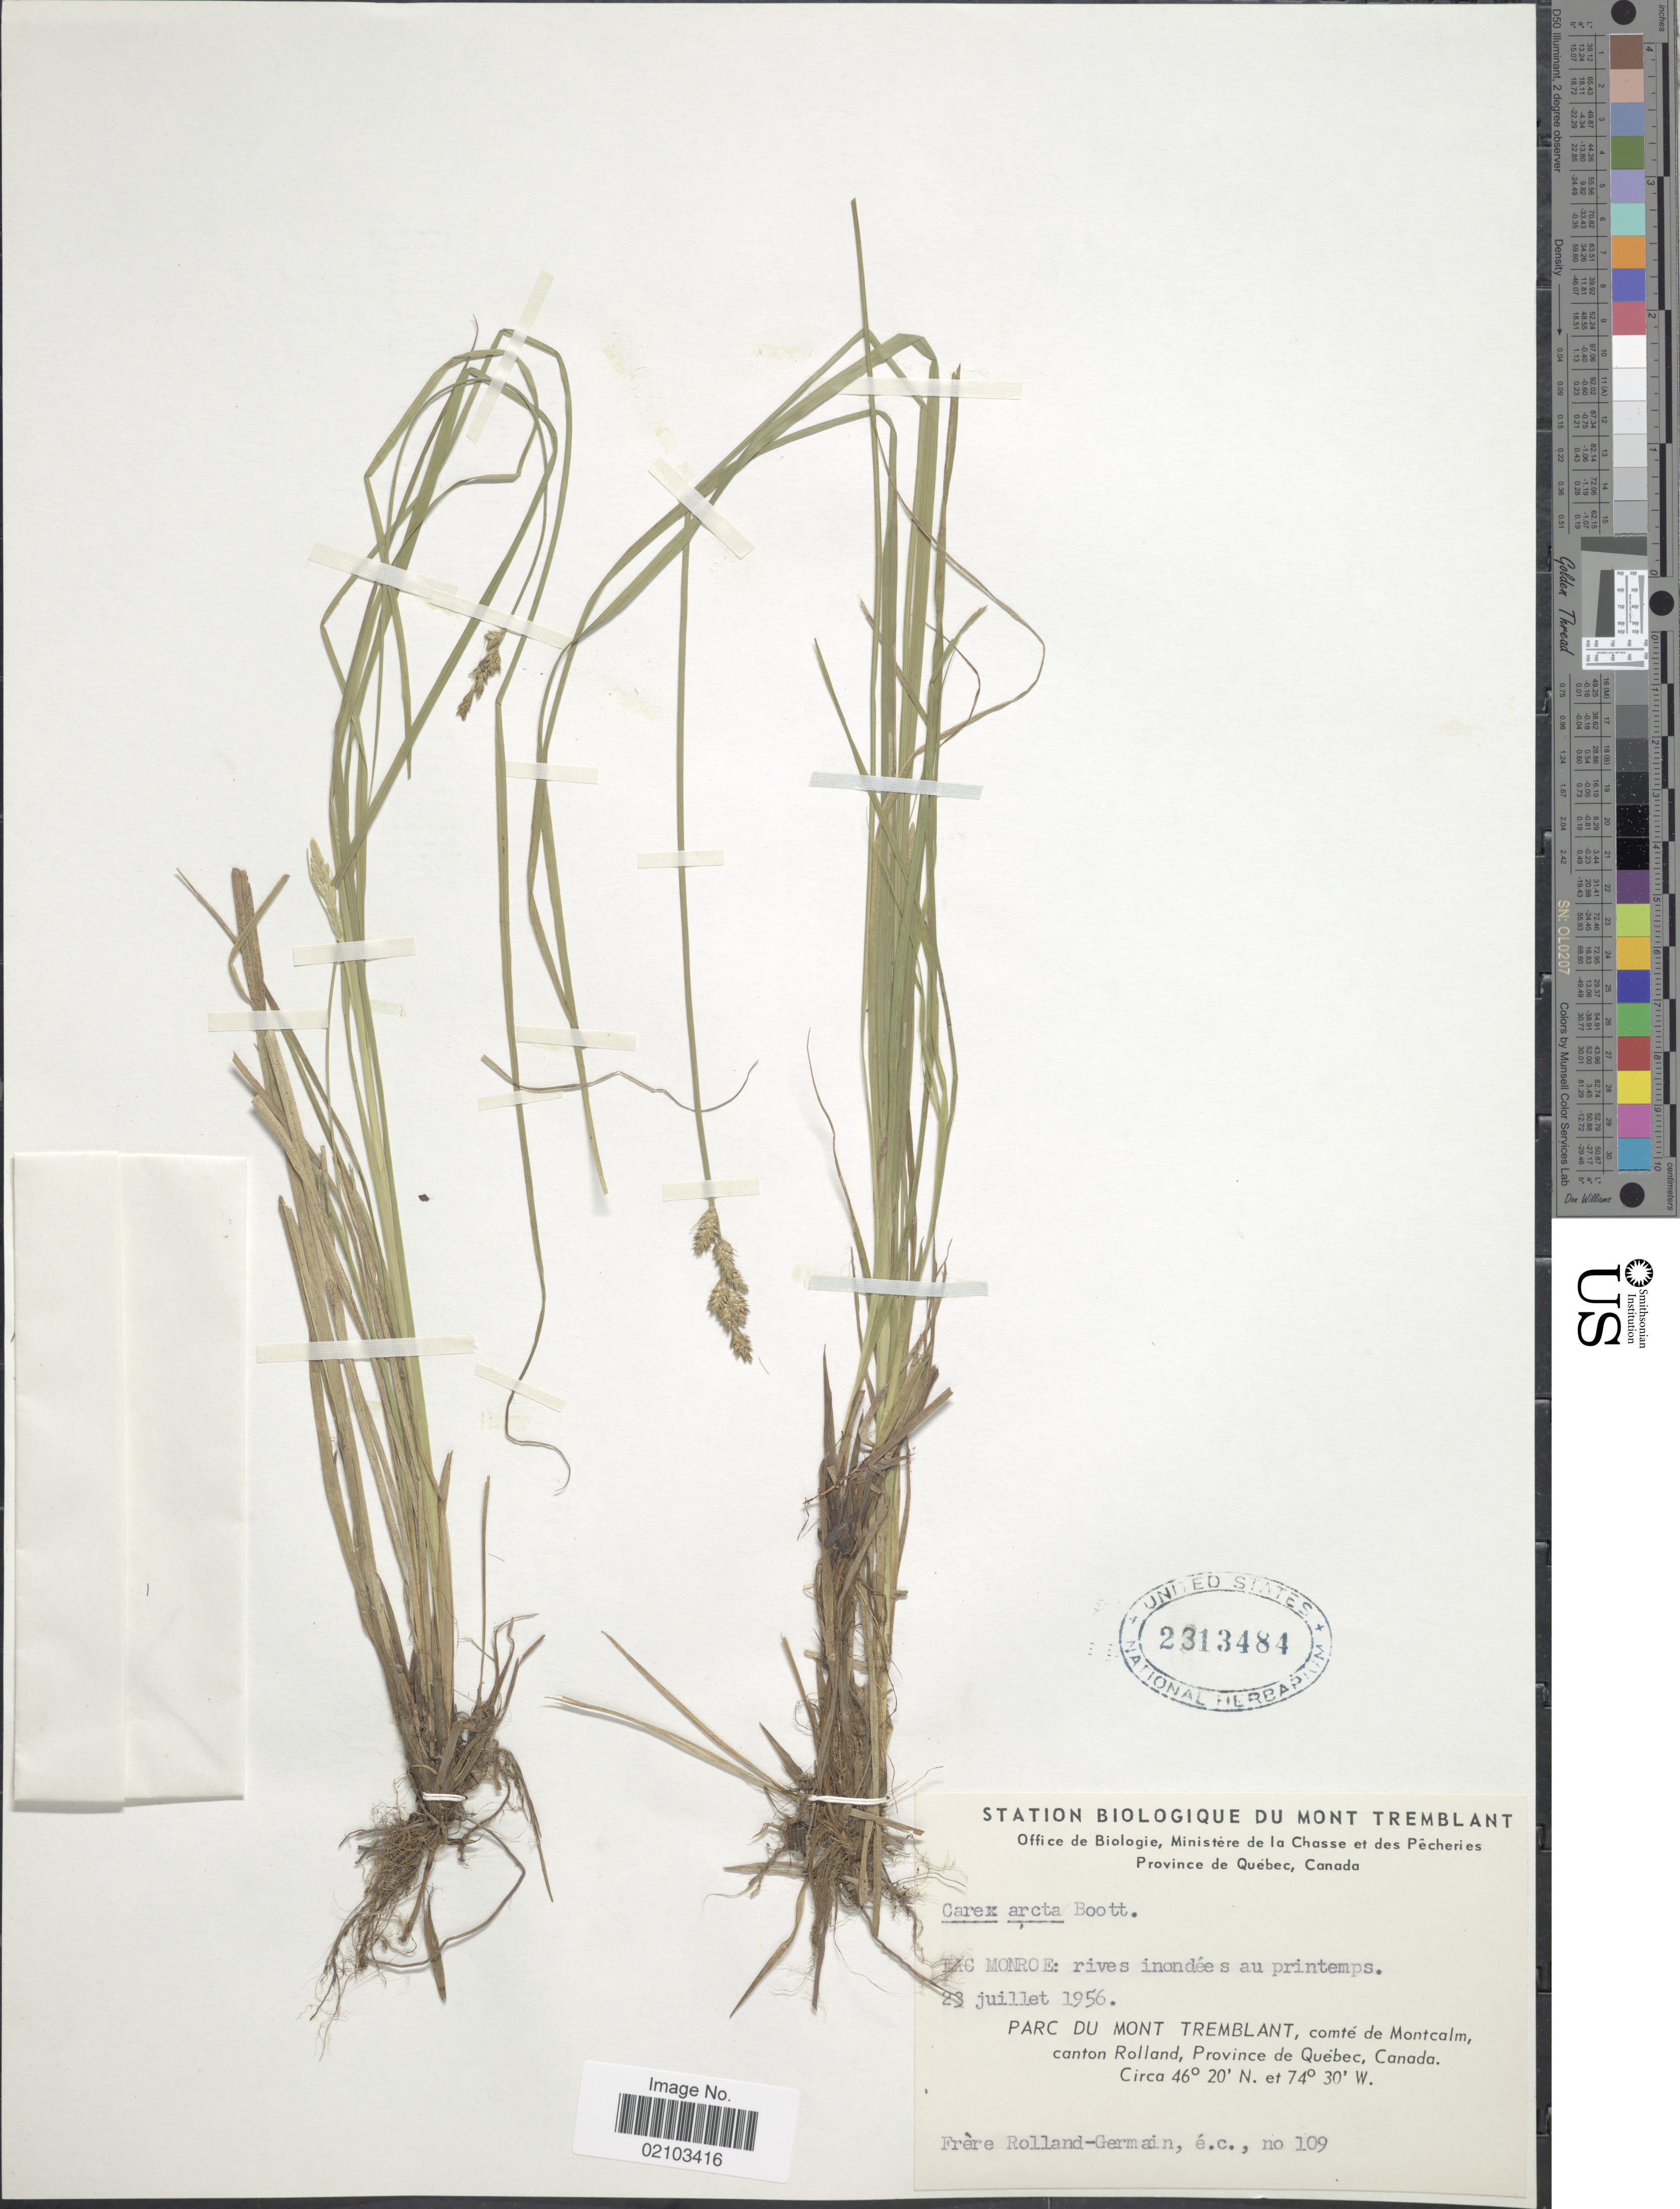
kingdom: Plantae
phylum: Tracheophyta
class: Liliopsida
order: Poales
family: Cyperaceae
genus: Carex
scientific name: Carex arcta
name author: Boott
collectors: Rolland-Germain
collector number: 109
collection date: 1956-07-23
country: Canada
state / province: Quebec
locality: Lac Monroe: rives inondees au printemps. Parc Du Mont Tremblant, comte de Montcalm, canton Rolland, Province de Quebec, Canada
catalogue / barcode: US 2313484